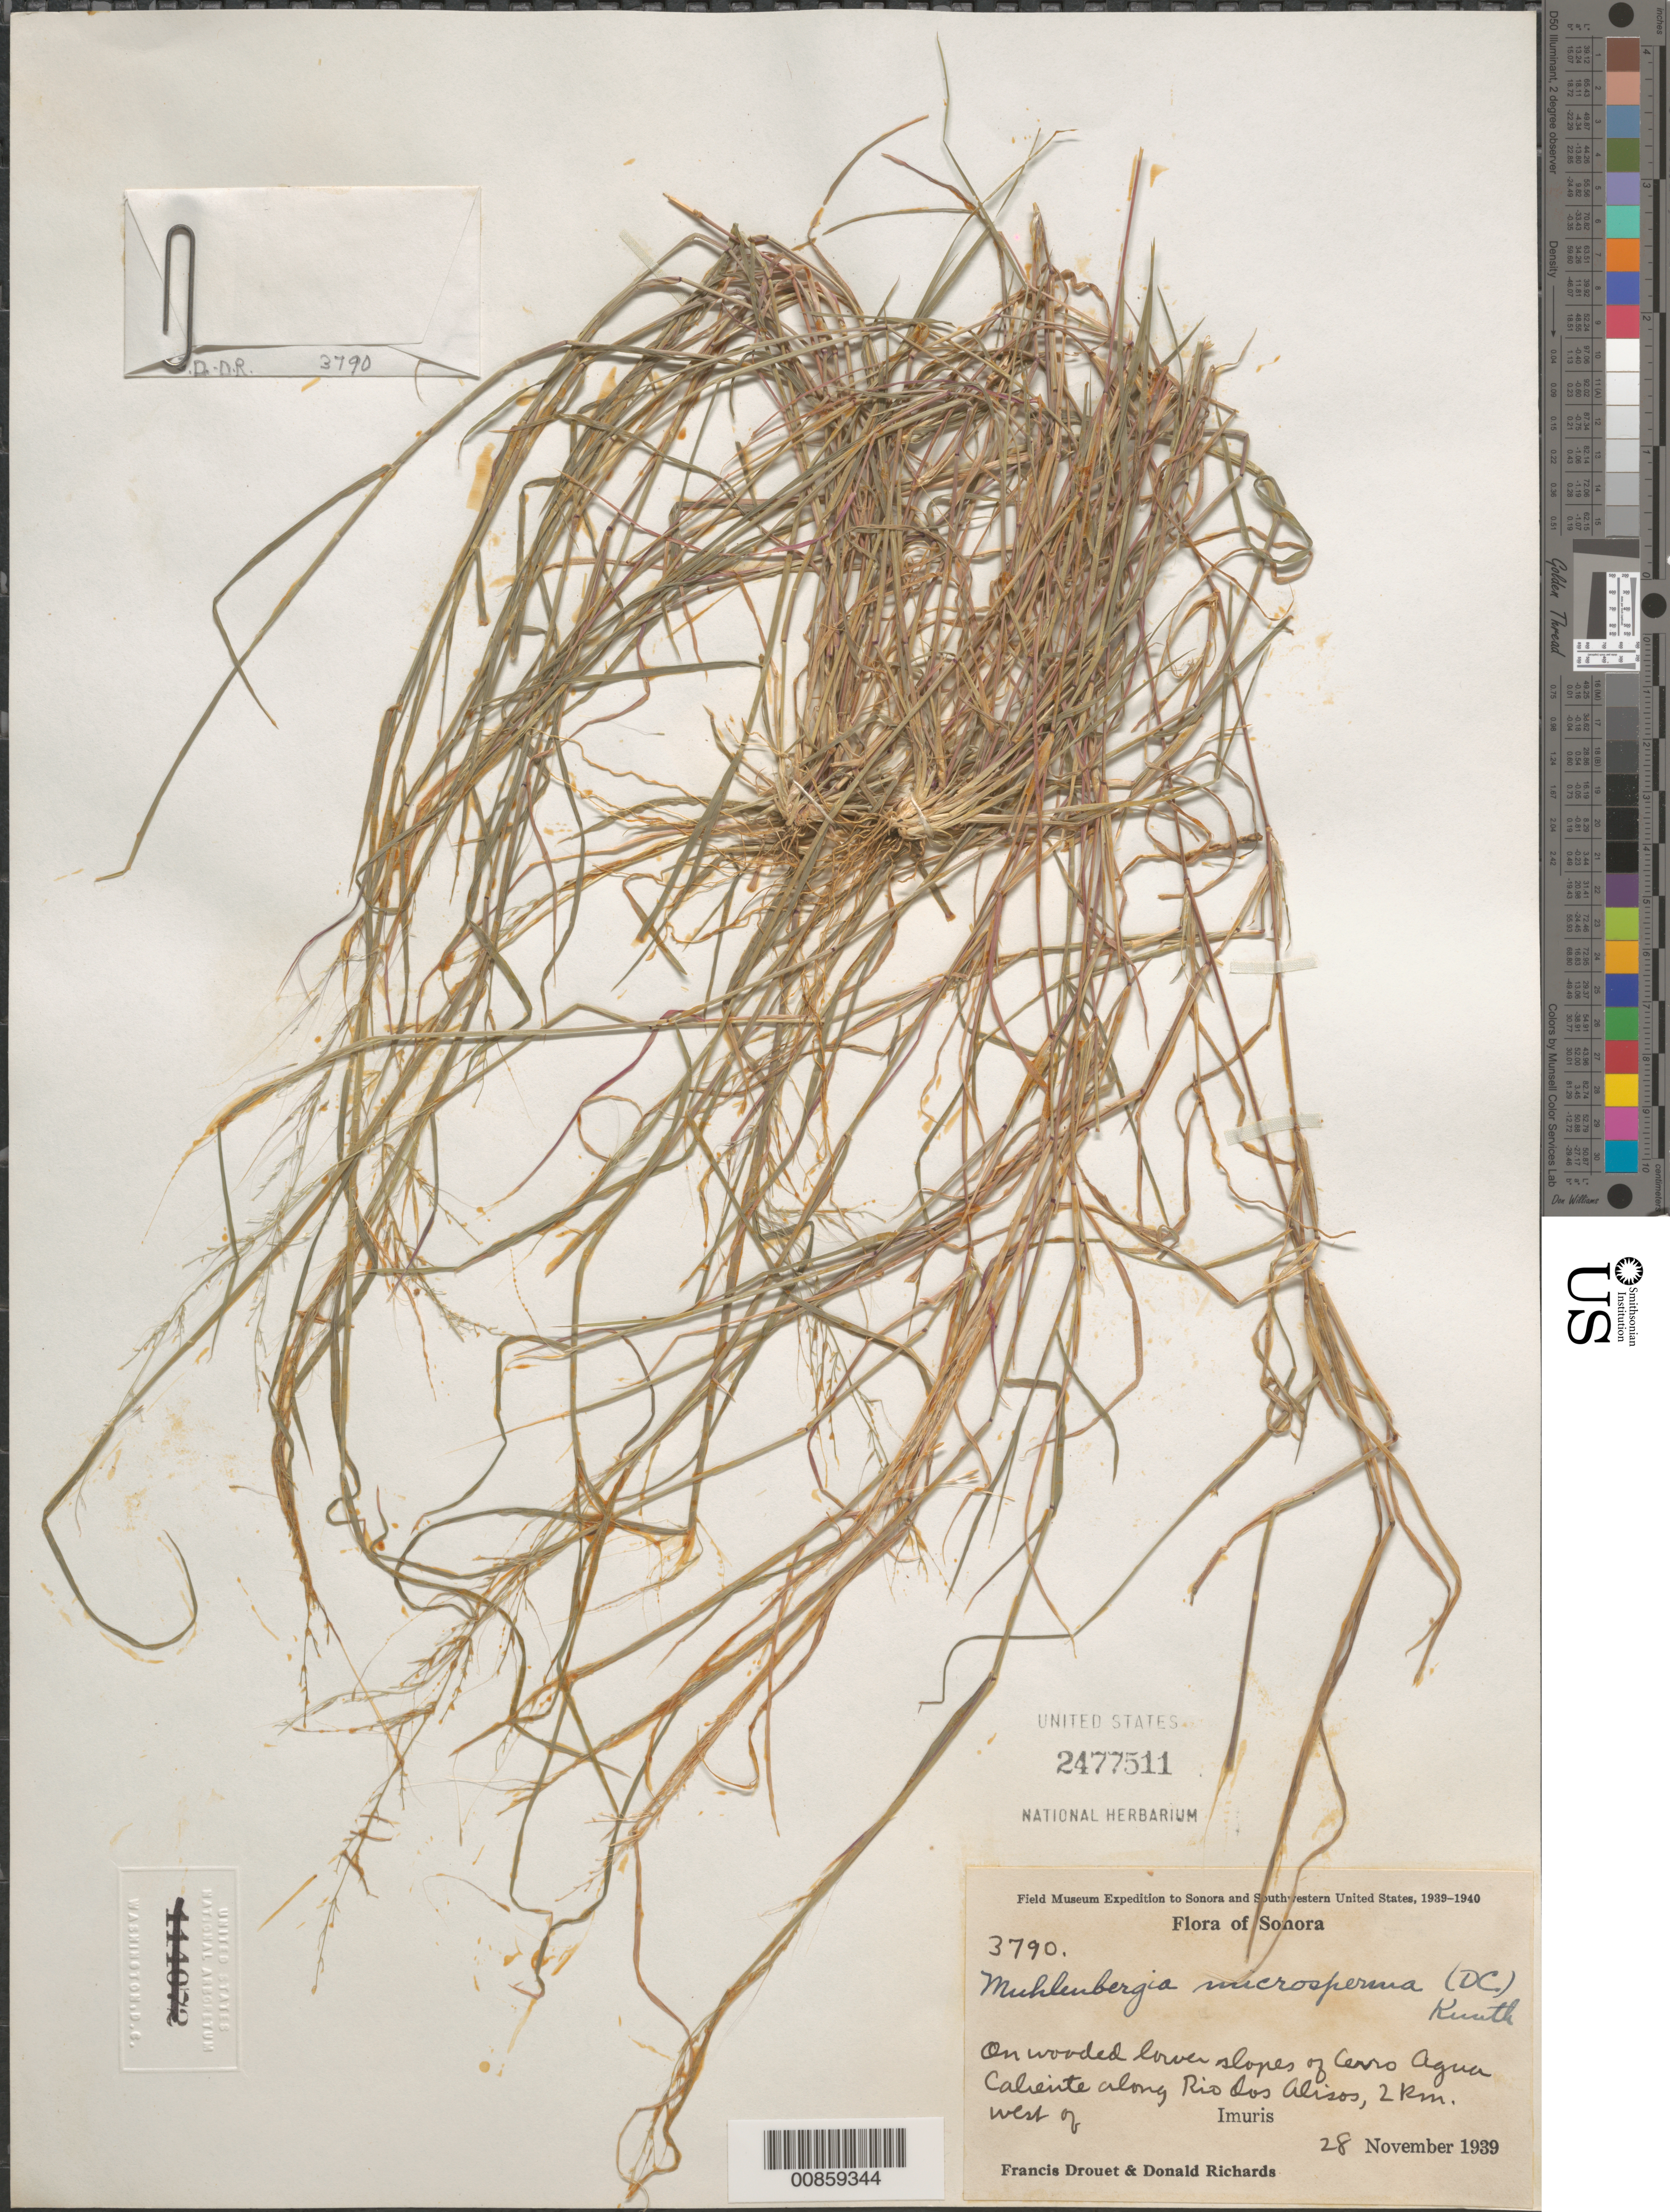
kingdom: Plantae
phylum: Tracheophyta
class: Liliopsida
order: Poales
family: Poaceae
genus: Muhlenbergia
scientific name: Muhlenbergia microsperma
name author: (DC.) Kunth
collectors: F. E. Drouet & D. Richards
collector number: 3790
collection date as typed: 28 Nov 1939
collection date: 1939-11-28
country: Mexico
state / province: Sonora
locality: Cerro Agua Caliente along Rio Los Alisos, Imuris, Son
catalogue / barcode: US 2477511